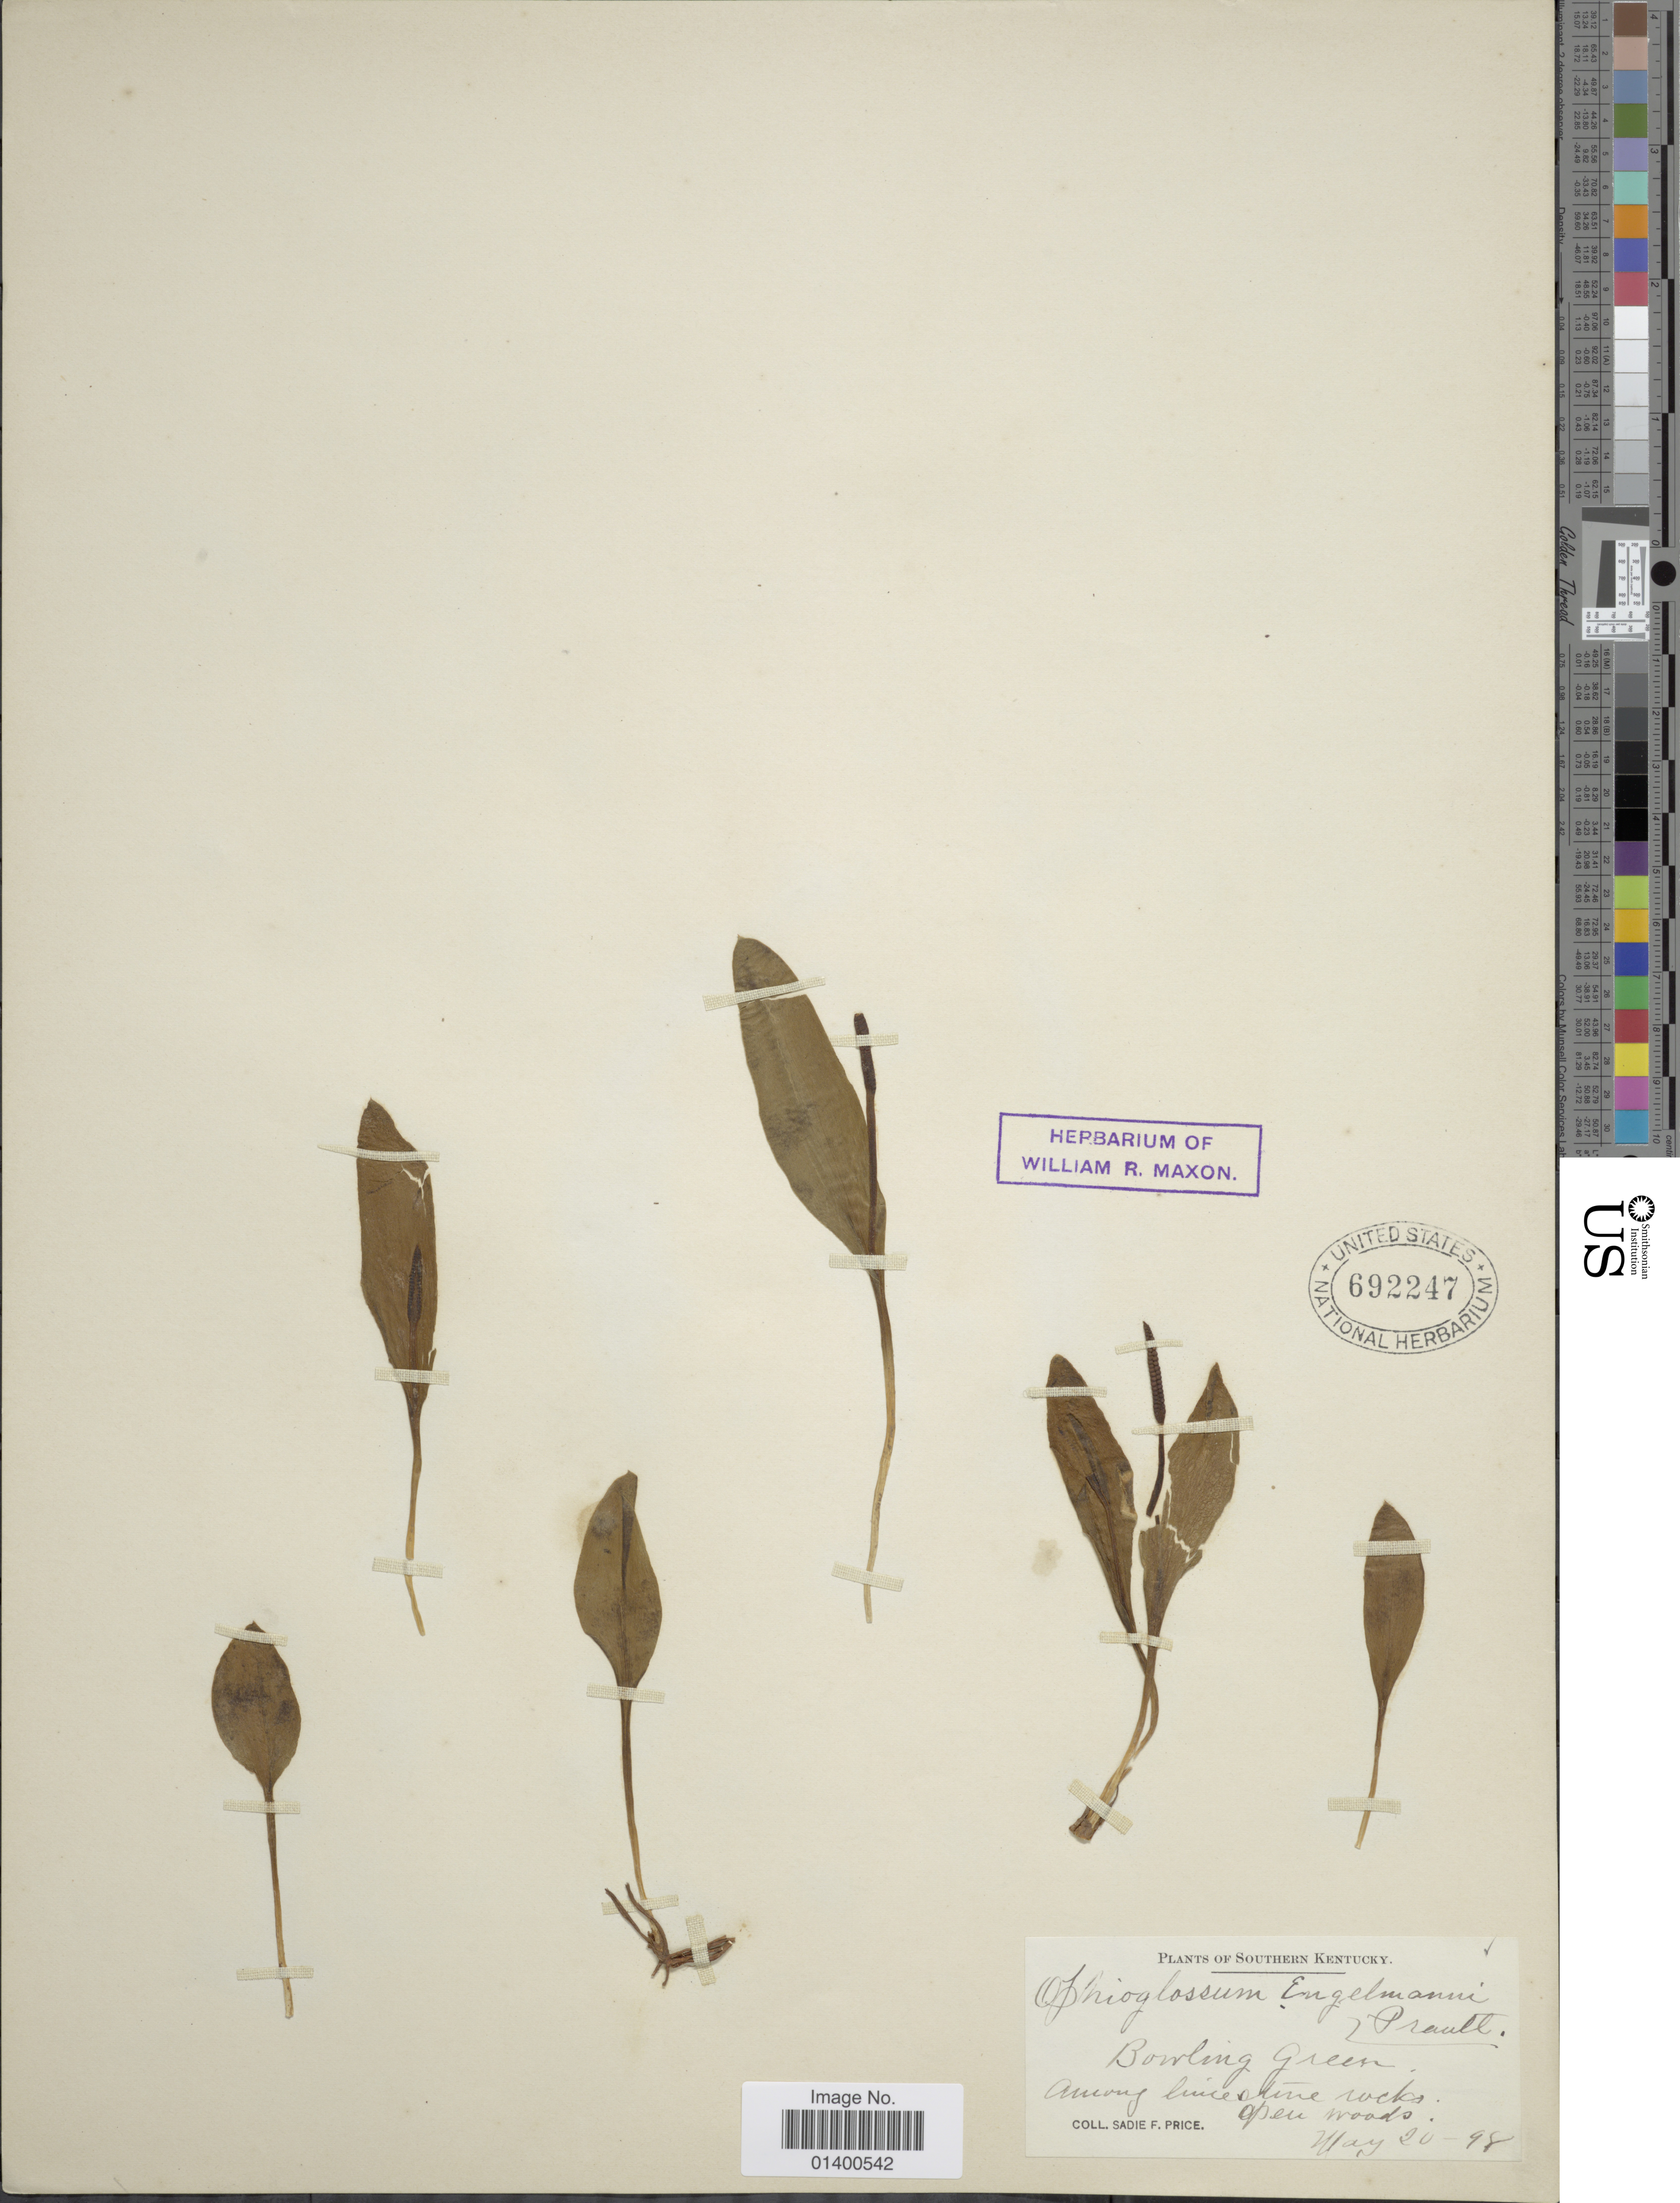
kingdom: Plantae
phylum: Tracheophyta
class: Polypodiopsida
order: Ophioglossales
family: Ophioglossaceae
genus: Ophioglossum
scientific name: Ophioglossum engelmannii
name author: Prantl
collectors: S. Price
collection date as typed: Transcribed d/m/y: 20/5/98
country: United States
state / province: Kentucky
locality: Southern Kentucky, Bowling Green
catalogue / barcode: US 692247